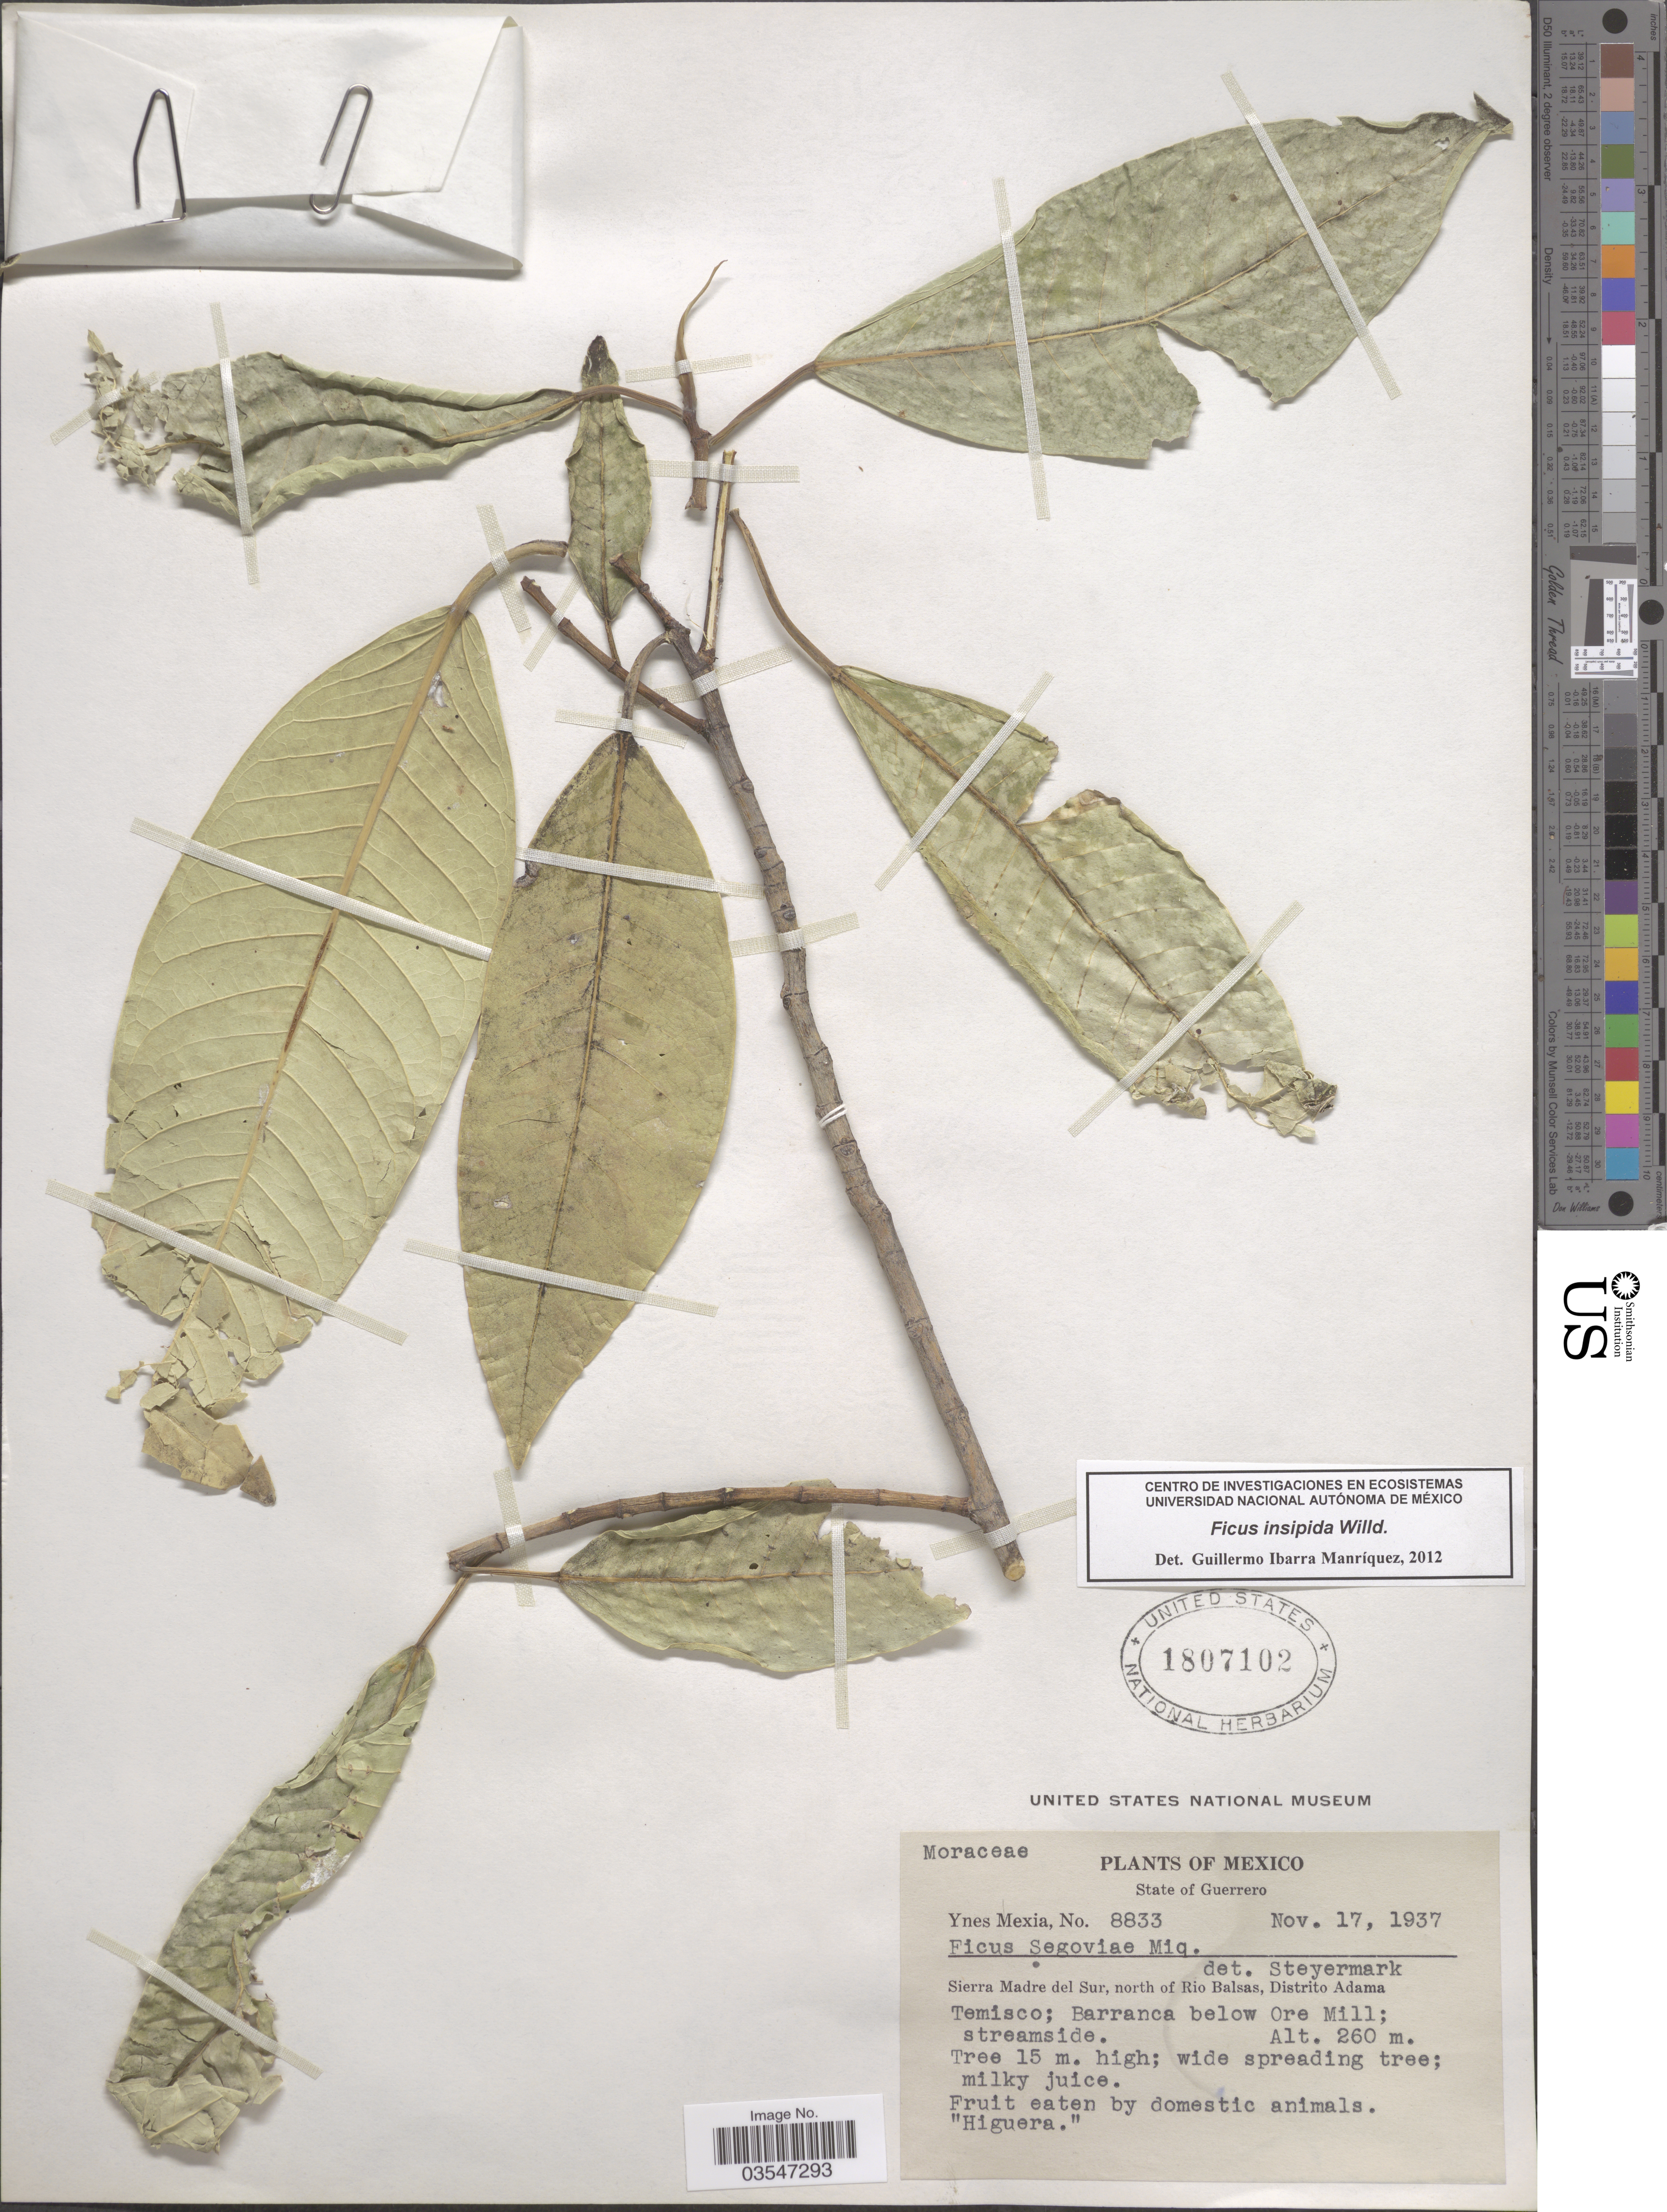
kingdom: Plantae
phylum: Tracheophyta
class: Magnoliopsida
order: Rosales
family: Moraceae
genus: Ficus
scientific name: Ficus insipida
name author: Willd.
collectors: Y. Mexia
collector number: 8833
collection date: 1937-11-17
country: Mexico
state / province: Guerrero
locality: Sierra Madre del Sur, north of Rio Balsas, Distrito Adama. Temisco; Barranca below Ore Mill; streamside.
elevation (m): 260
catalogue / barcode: US 1807102